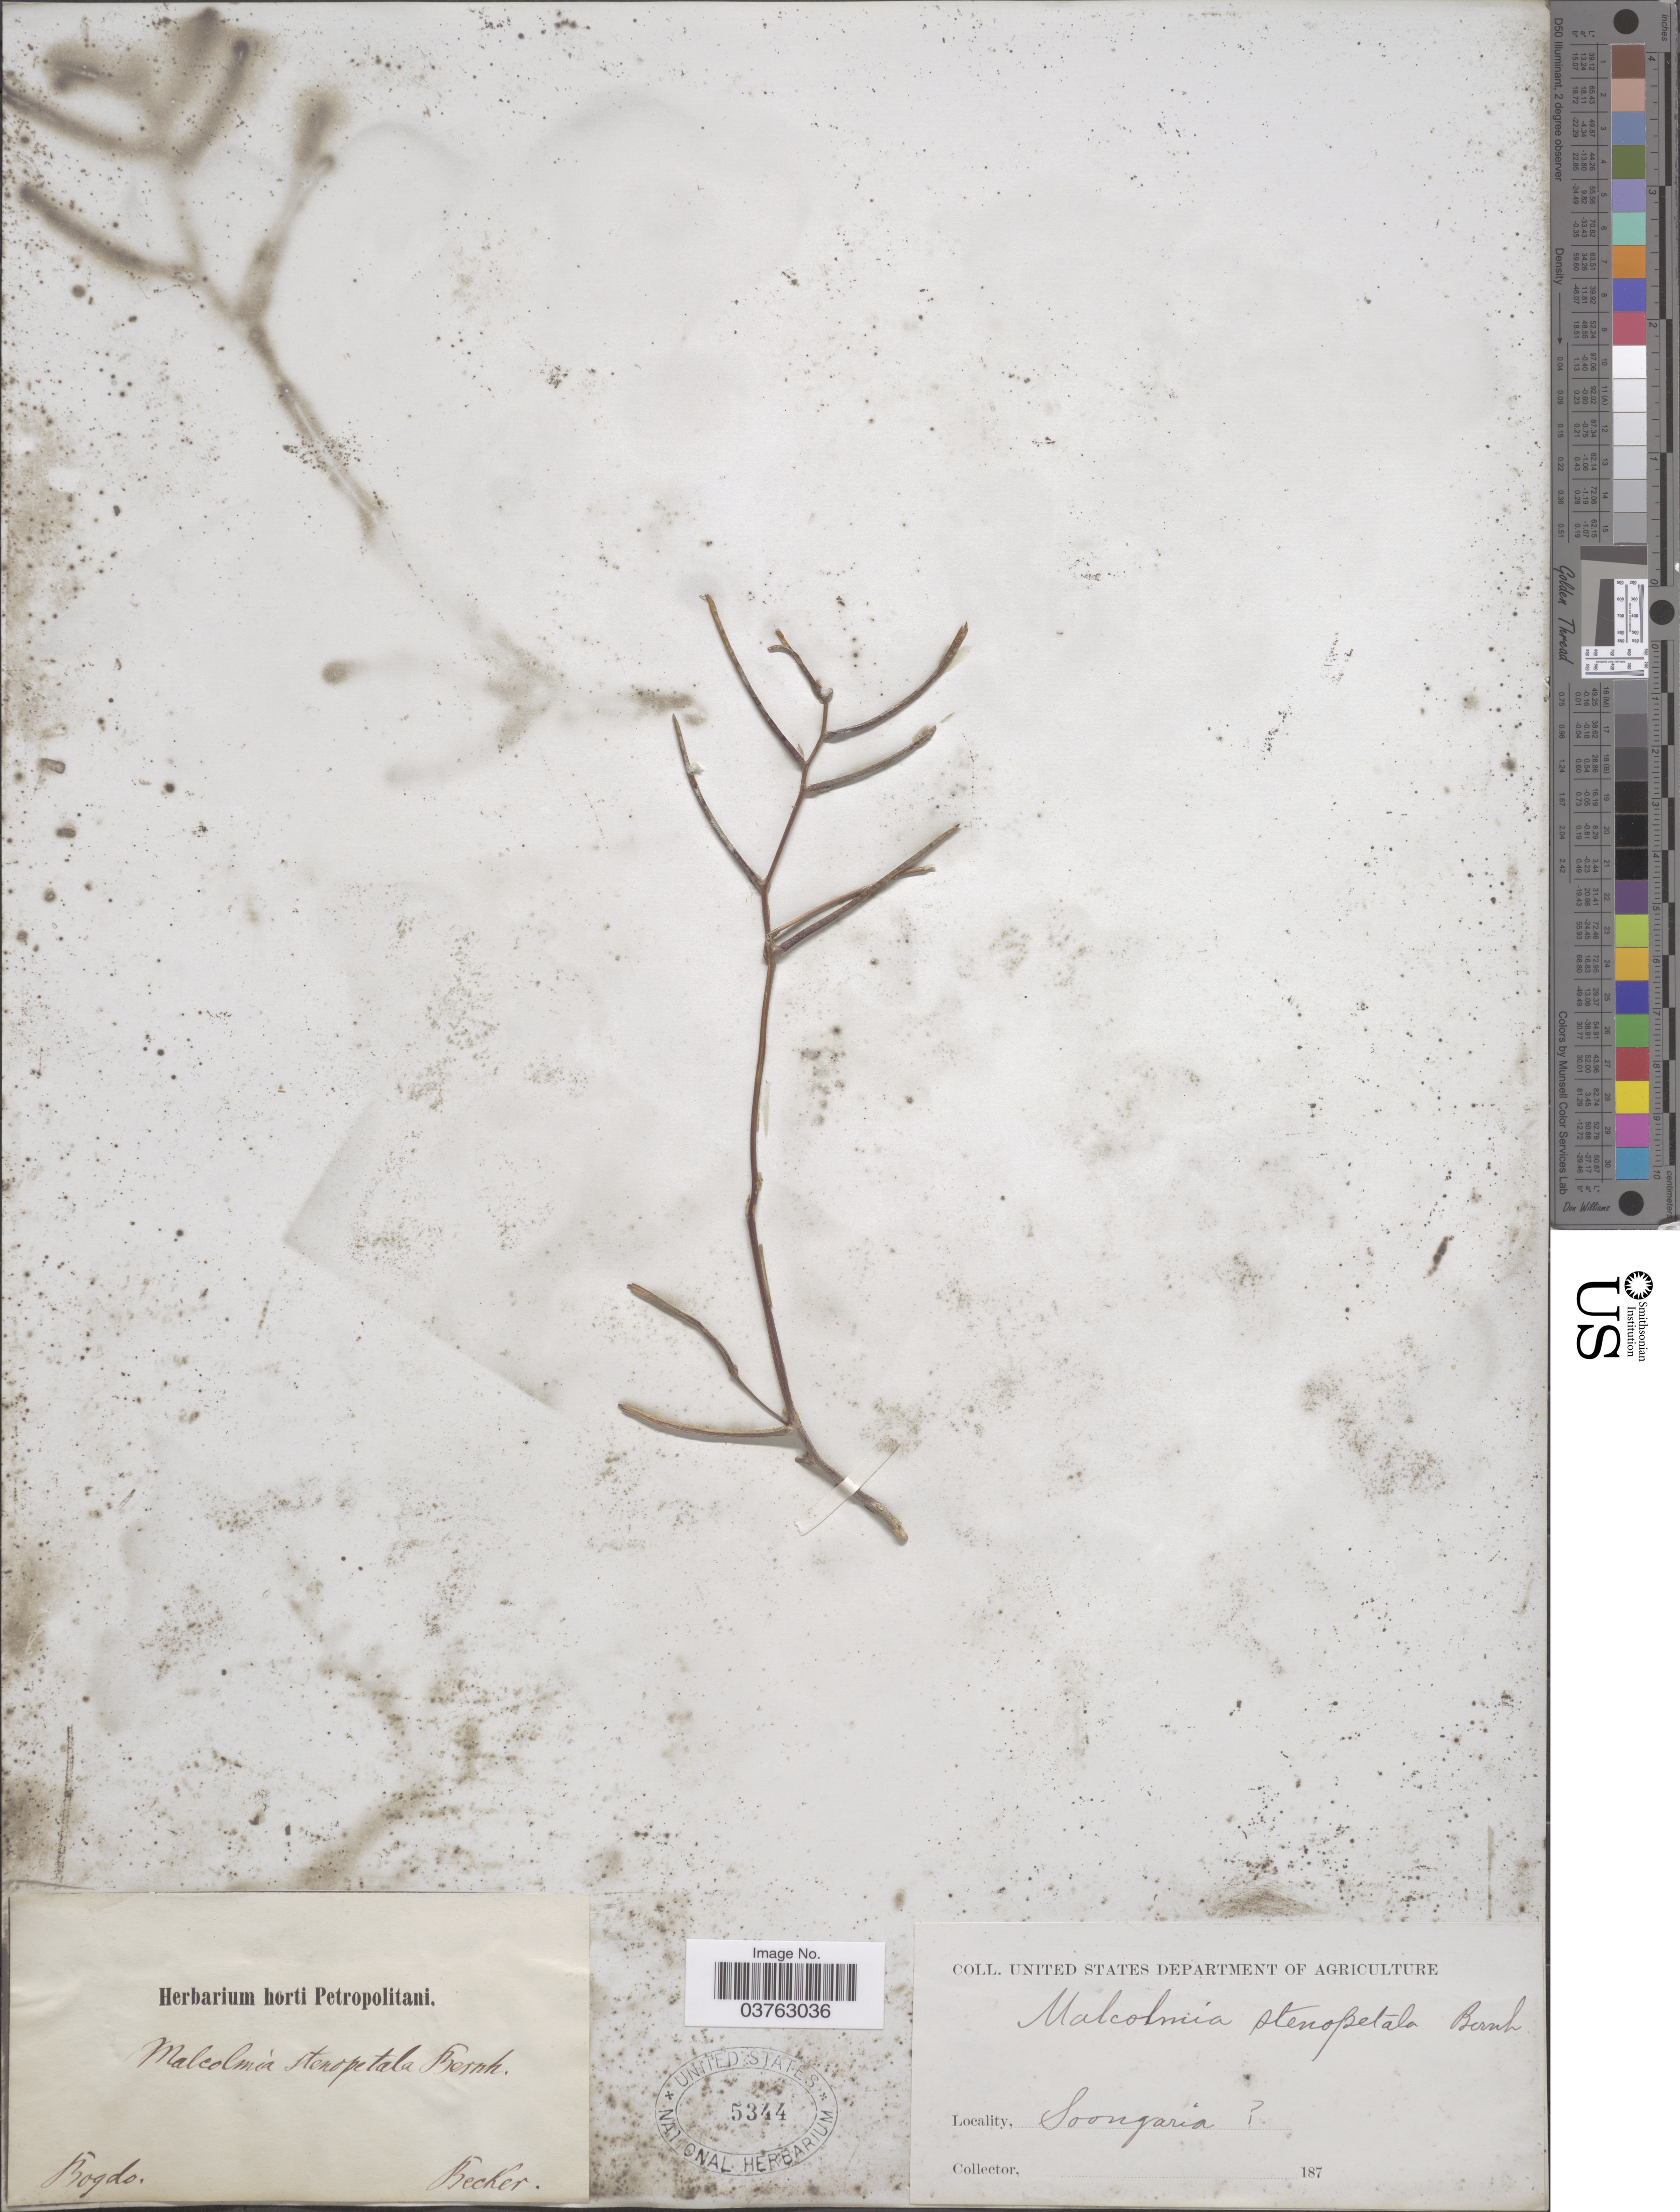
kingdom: Plantae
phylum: Tracheophyta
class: Magnoliopsida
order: Brassicales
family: Brassicaceae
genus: Malcolmia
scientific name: Malcolmia stenopetala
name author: (Bernh. ex Fisch. & C.A. Mey.) Bernh. ex Ledeb.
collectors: -. Becker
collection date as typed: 187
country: Kazakhstan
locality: Bogdo, Songoria.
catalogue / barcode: US 5344